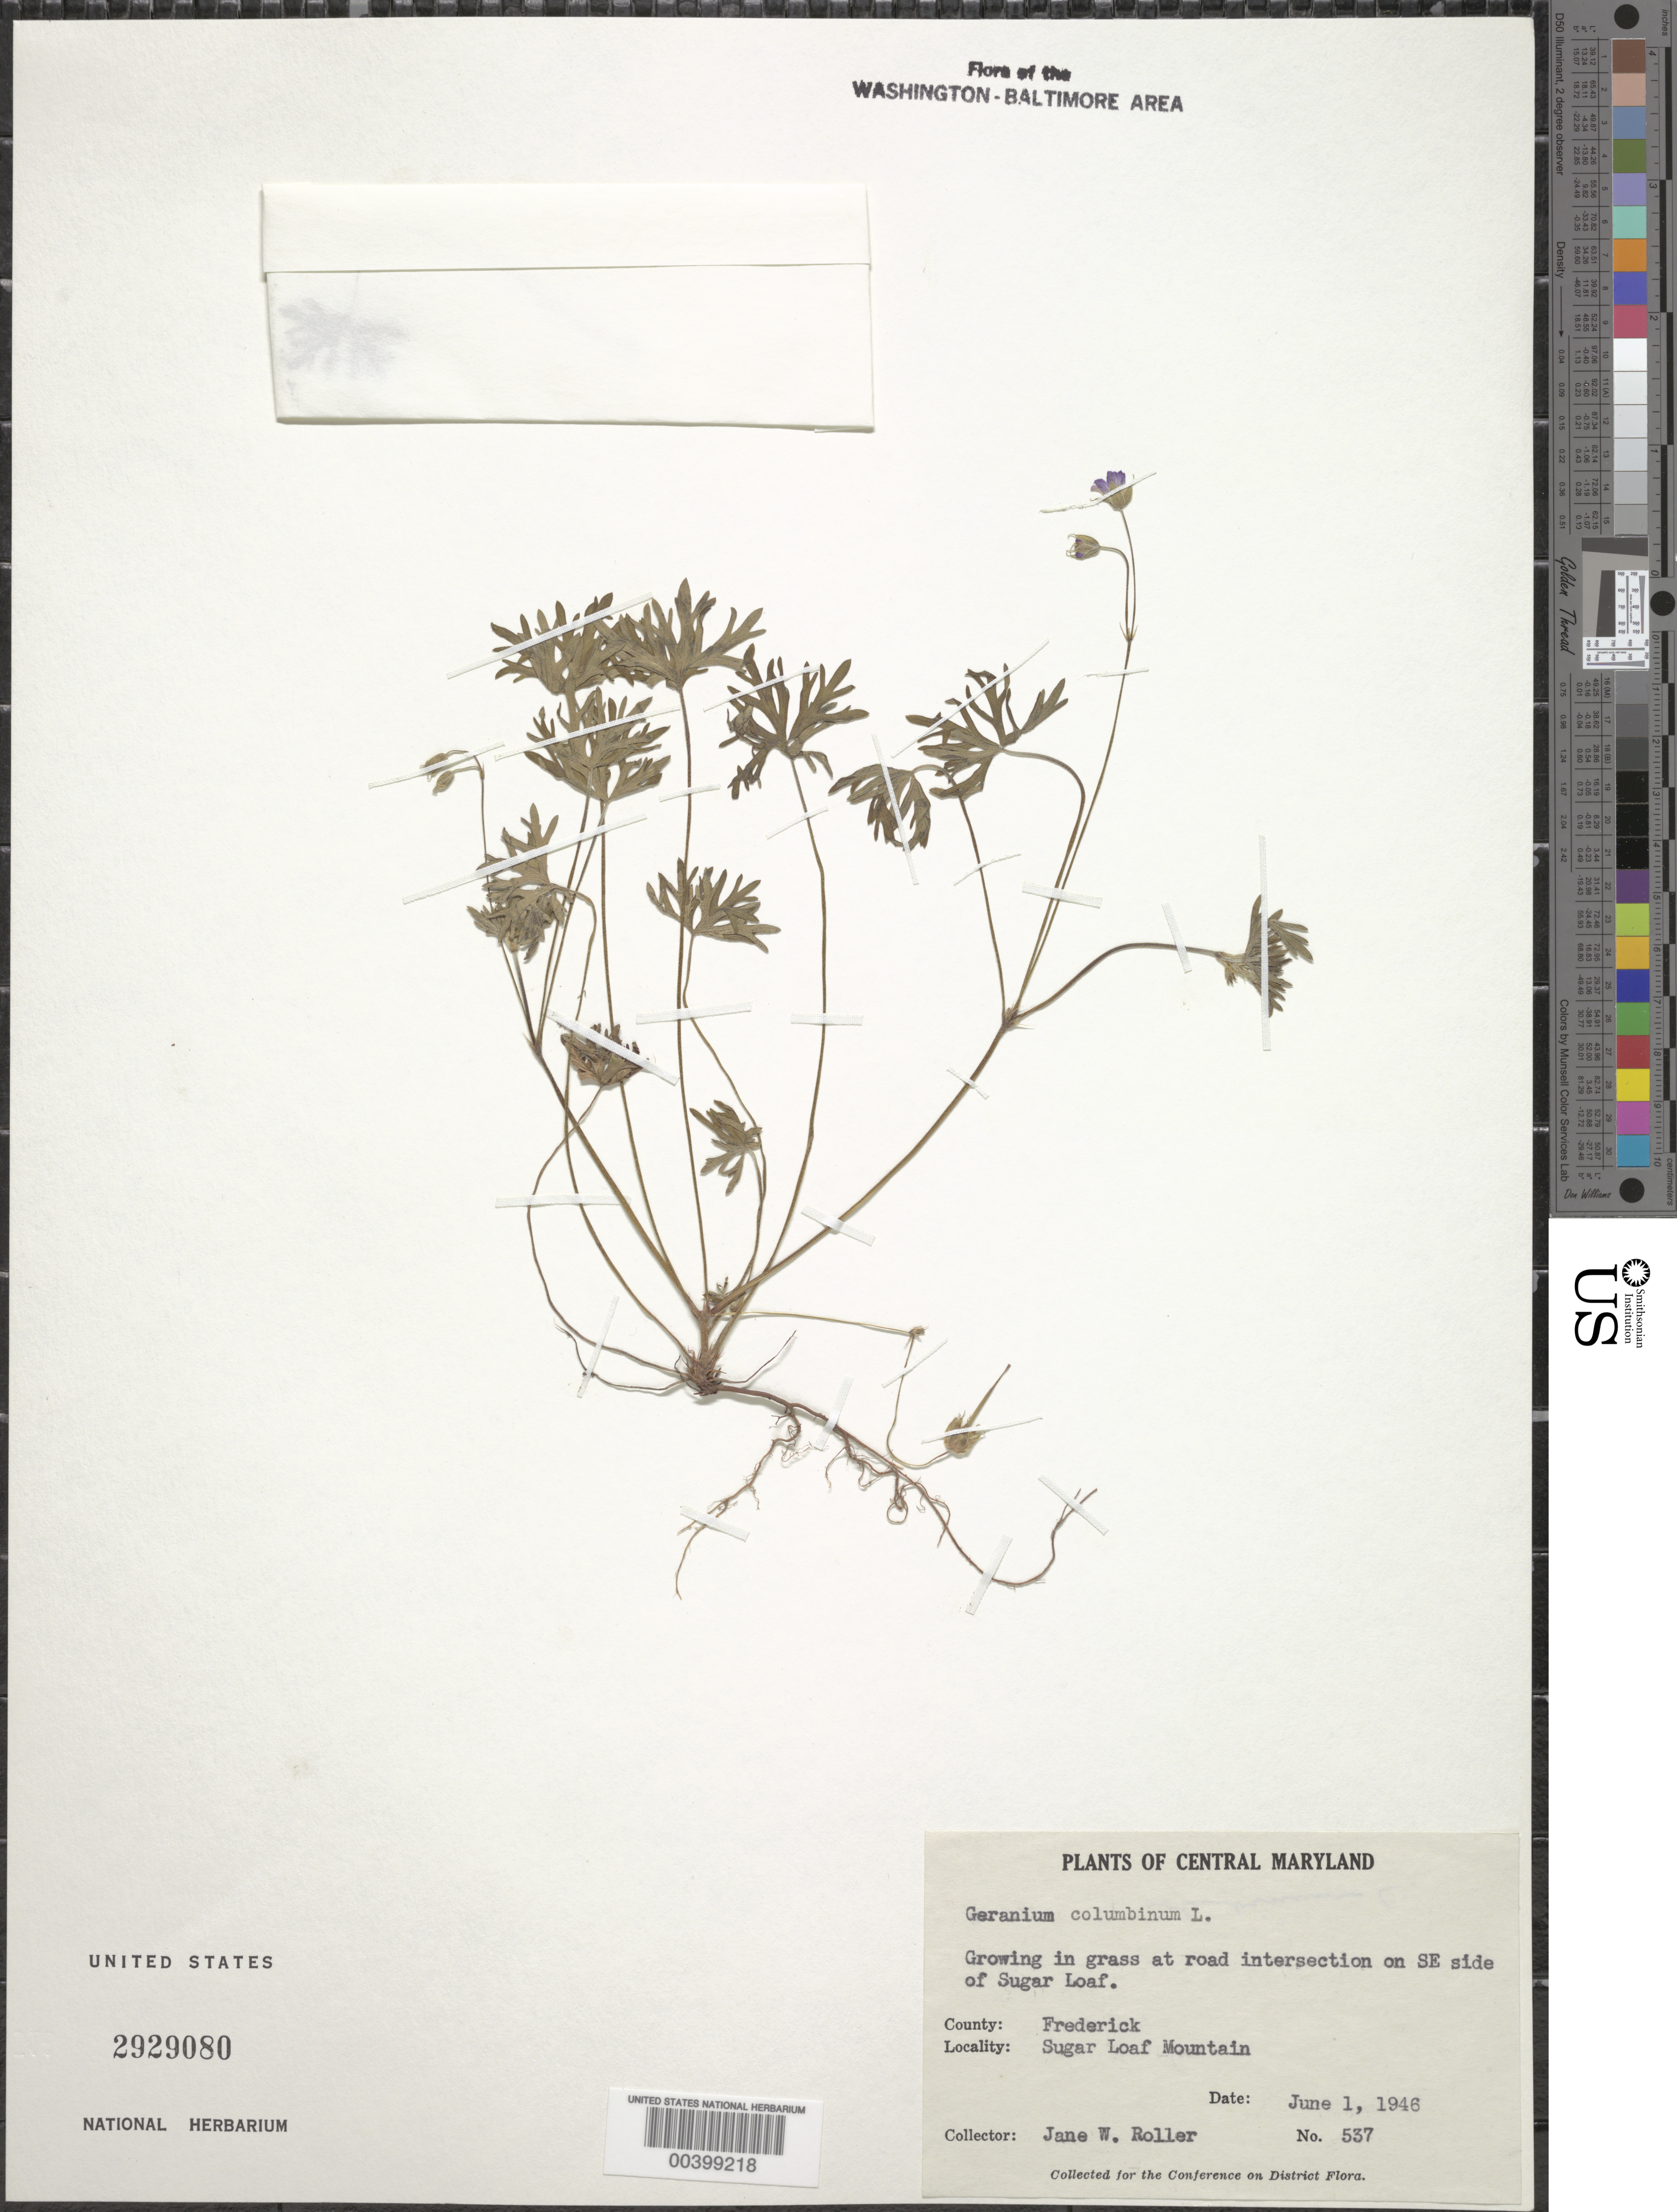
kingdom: Plantae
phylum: Tracheophyta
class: Magnoliopsida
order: Geraniales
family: Geraniaceae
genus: Geranium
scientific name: Geranium columbinum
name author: L.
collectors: J. W. Roller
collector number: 537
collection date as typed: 01 Jun 1946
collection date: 1946-06-01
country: United States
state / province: Maryland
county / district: Frederick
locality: Sugar Loaf Mountain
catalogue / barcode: US 2929080